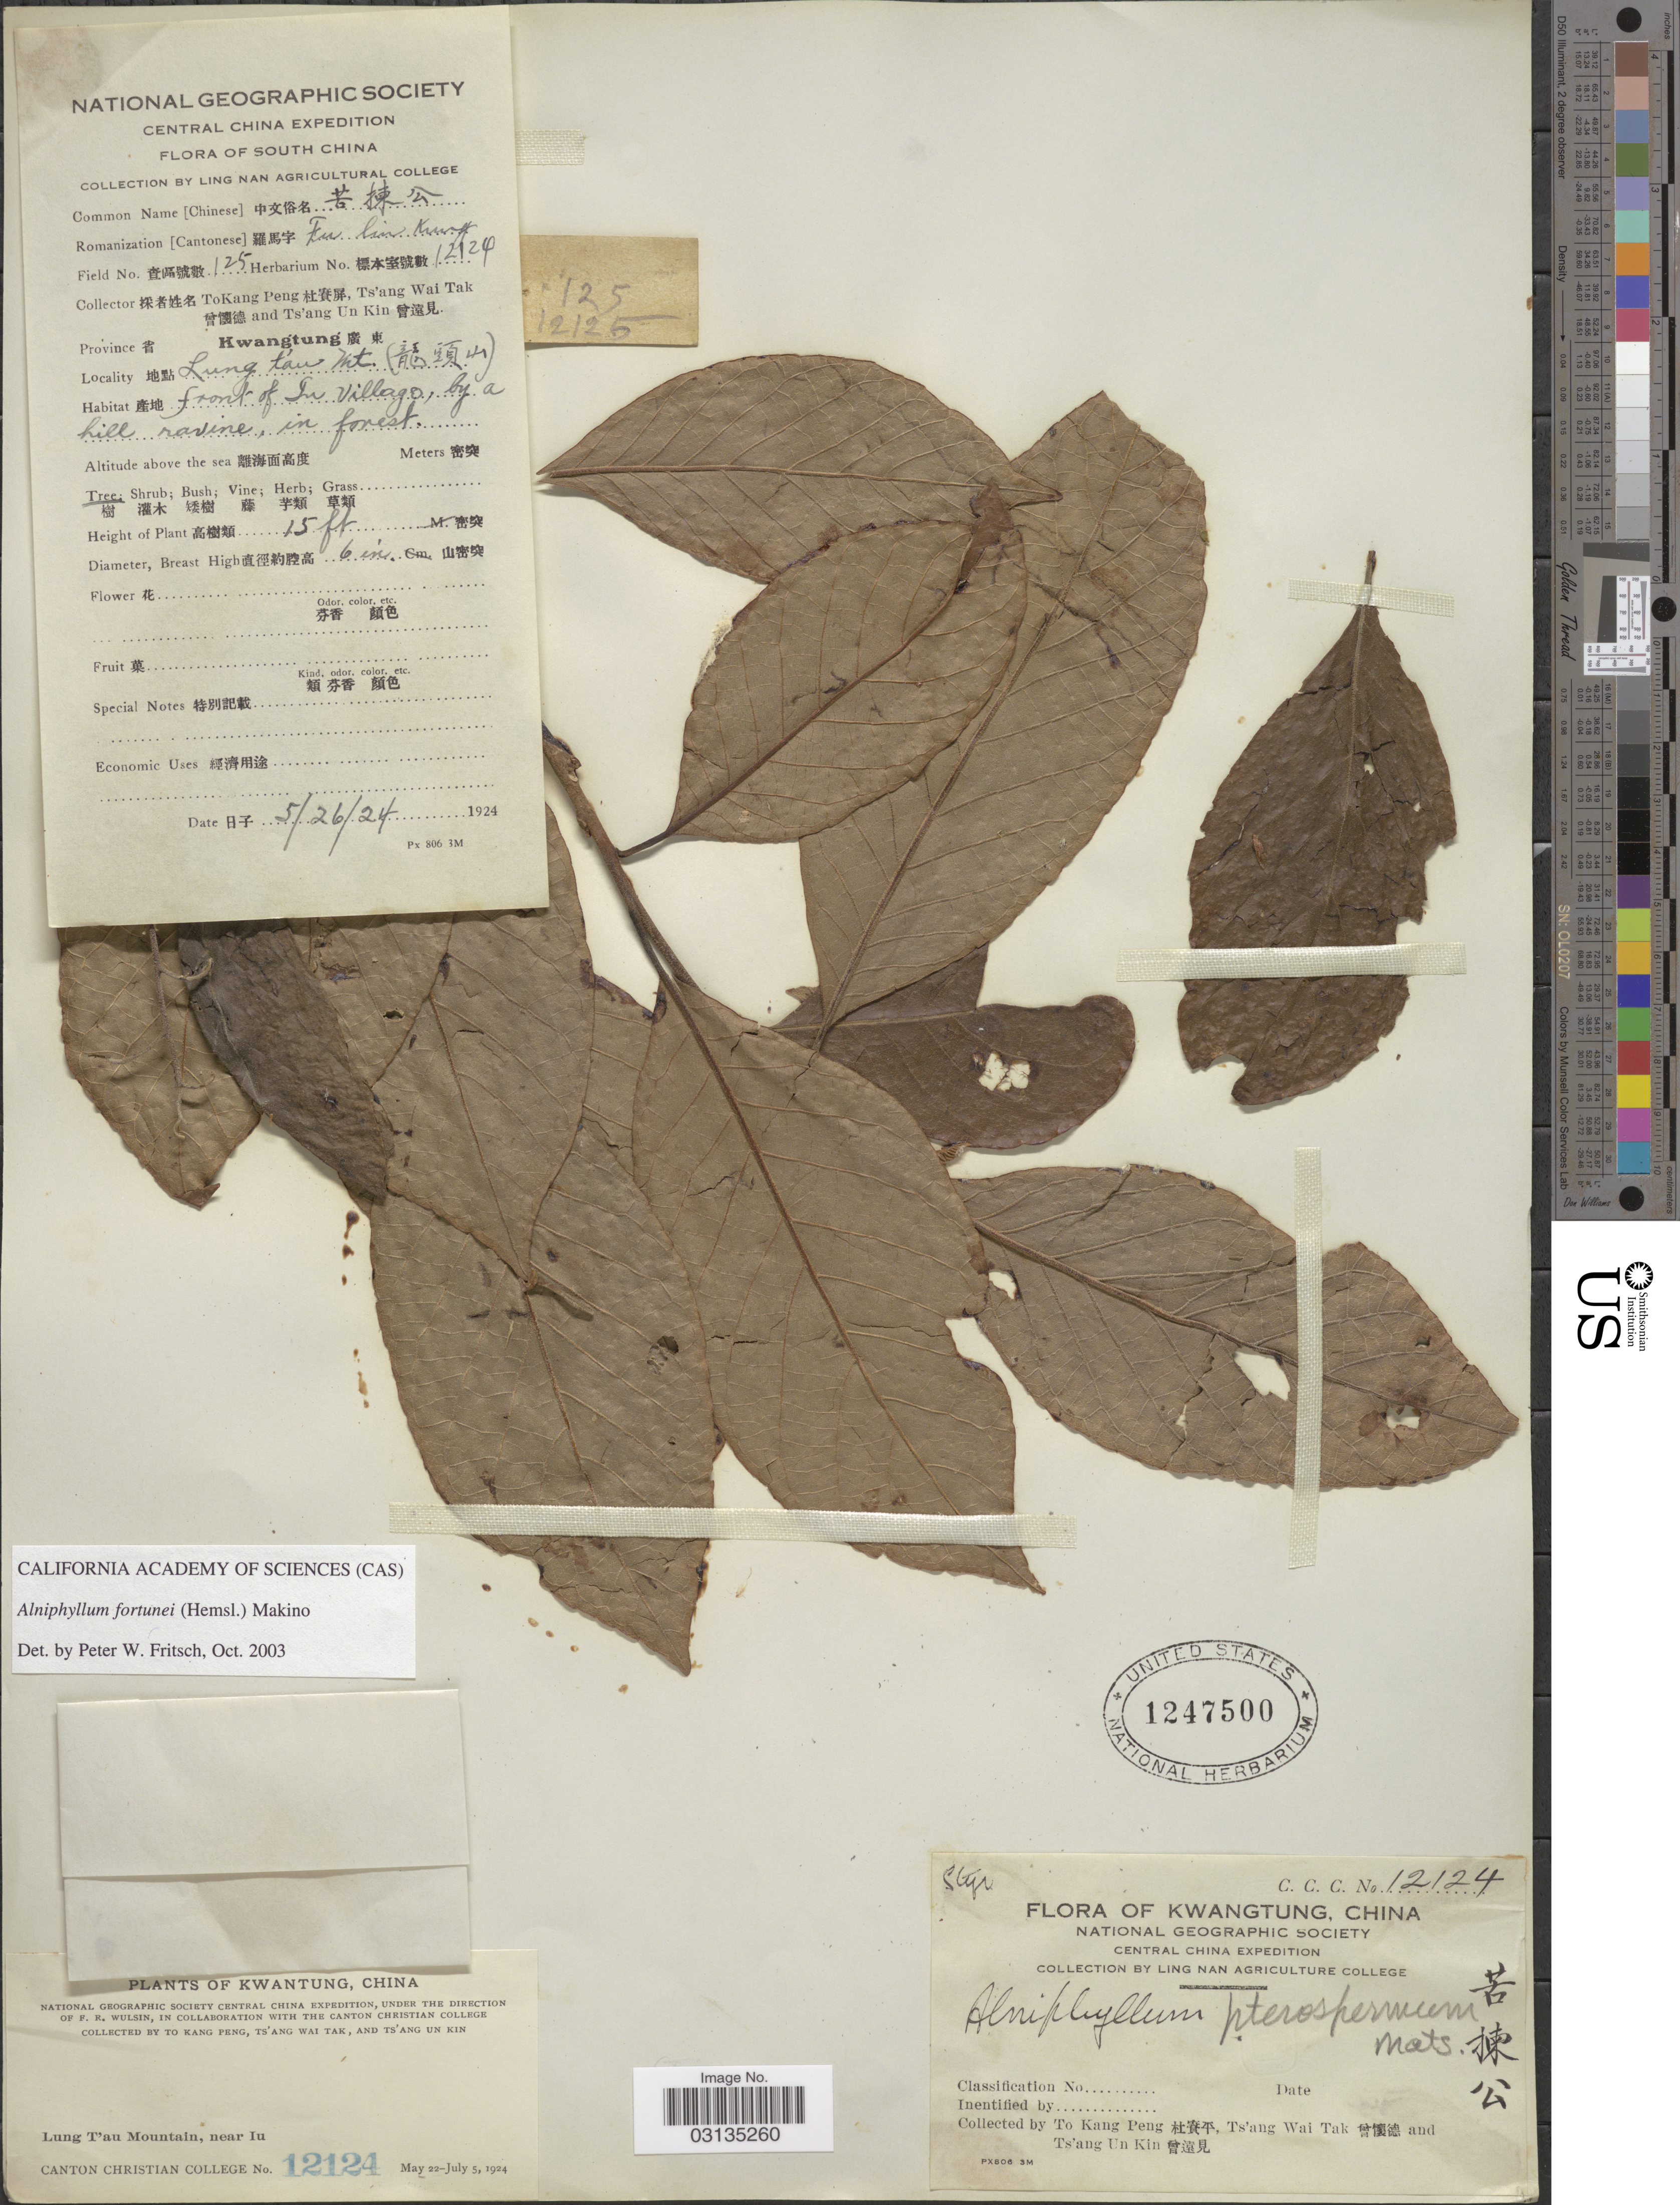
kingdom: Plantae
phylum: Tracheophyta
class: Magnoliopsida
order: Ericales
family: Styracaceae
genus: Alniphyllum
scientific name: Alniphyllum fortunei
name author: (Hemsl.) Makino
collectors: K. Peng, W. T. Tsang & Ts' Ang Un Kin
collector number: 12124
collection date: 1924-05-22/1924-07-05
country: China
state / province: Guangdong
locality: Kwangtung, Lung T'au Mountain, near Iu. Central China.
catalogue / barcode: US 1247500